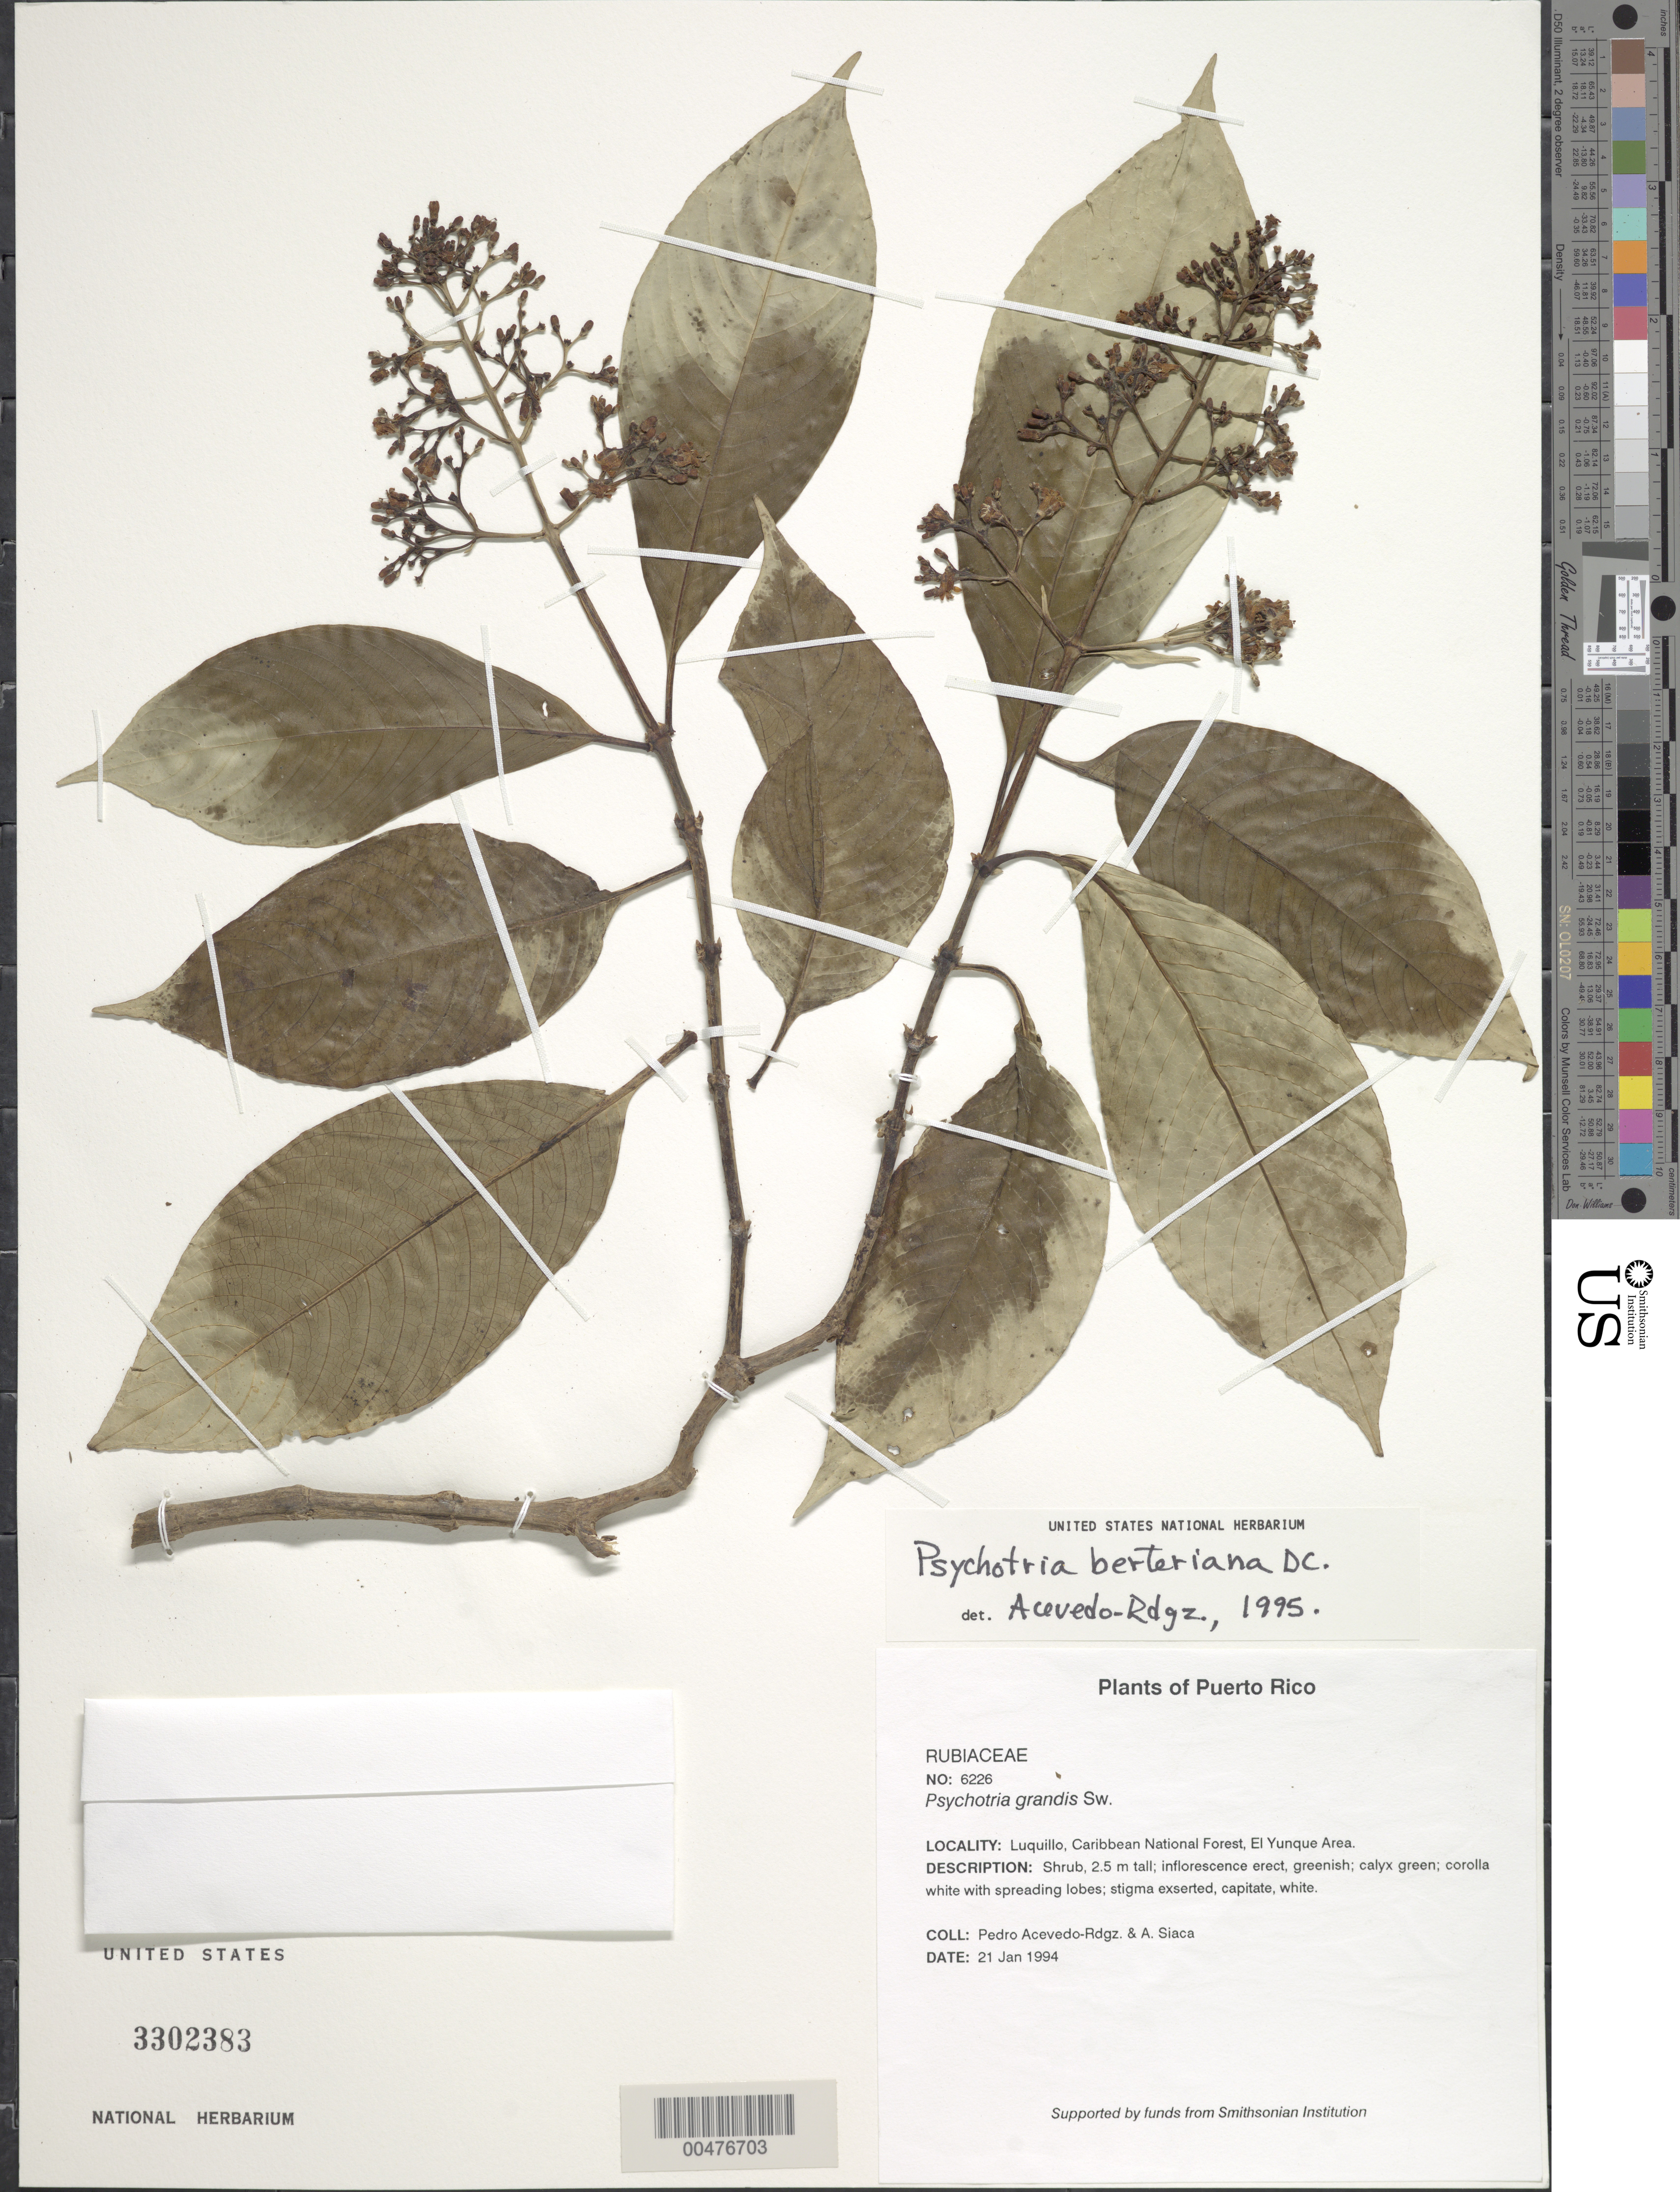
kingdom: Plantae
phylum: Tracheophyta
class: Magnoliopsida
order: Gentianales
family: Rubiaceae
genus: Psychotria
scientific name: Psychotria berteroana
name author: DC.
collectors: P. Acevedo-Rodr. & A. Siaca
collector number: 6226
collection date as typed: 21 Jan 1994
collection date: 1994-01-21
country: Puerto Rico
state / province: Río Grande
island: Puerto Rico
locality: Río Grande; Luquillo Mountains. Caribbean National Forest. El Yunque area.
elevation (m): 900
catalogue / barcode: US 3302383